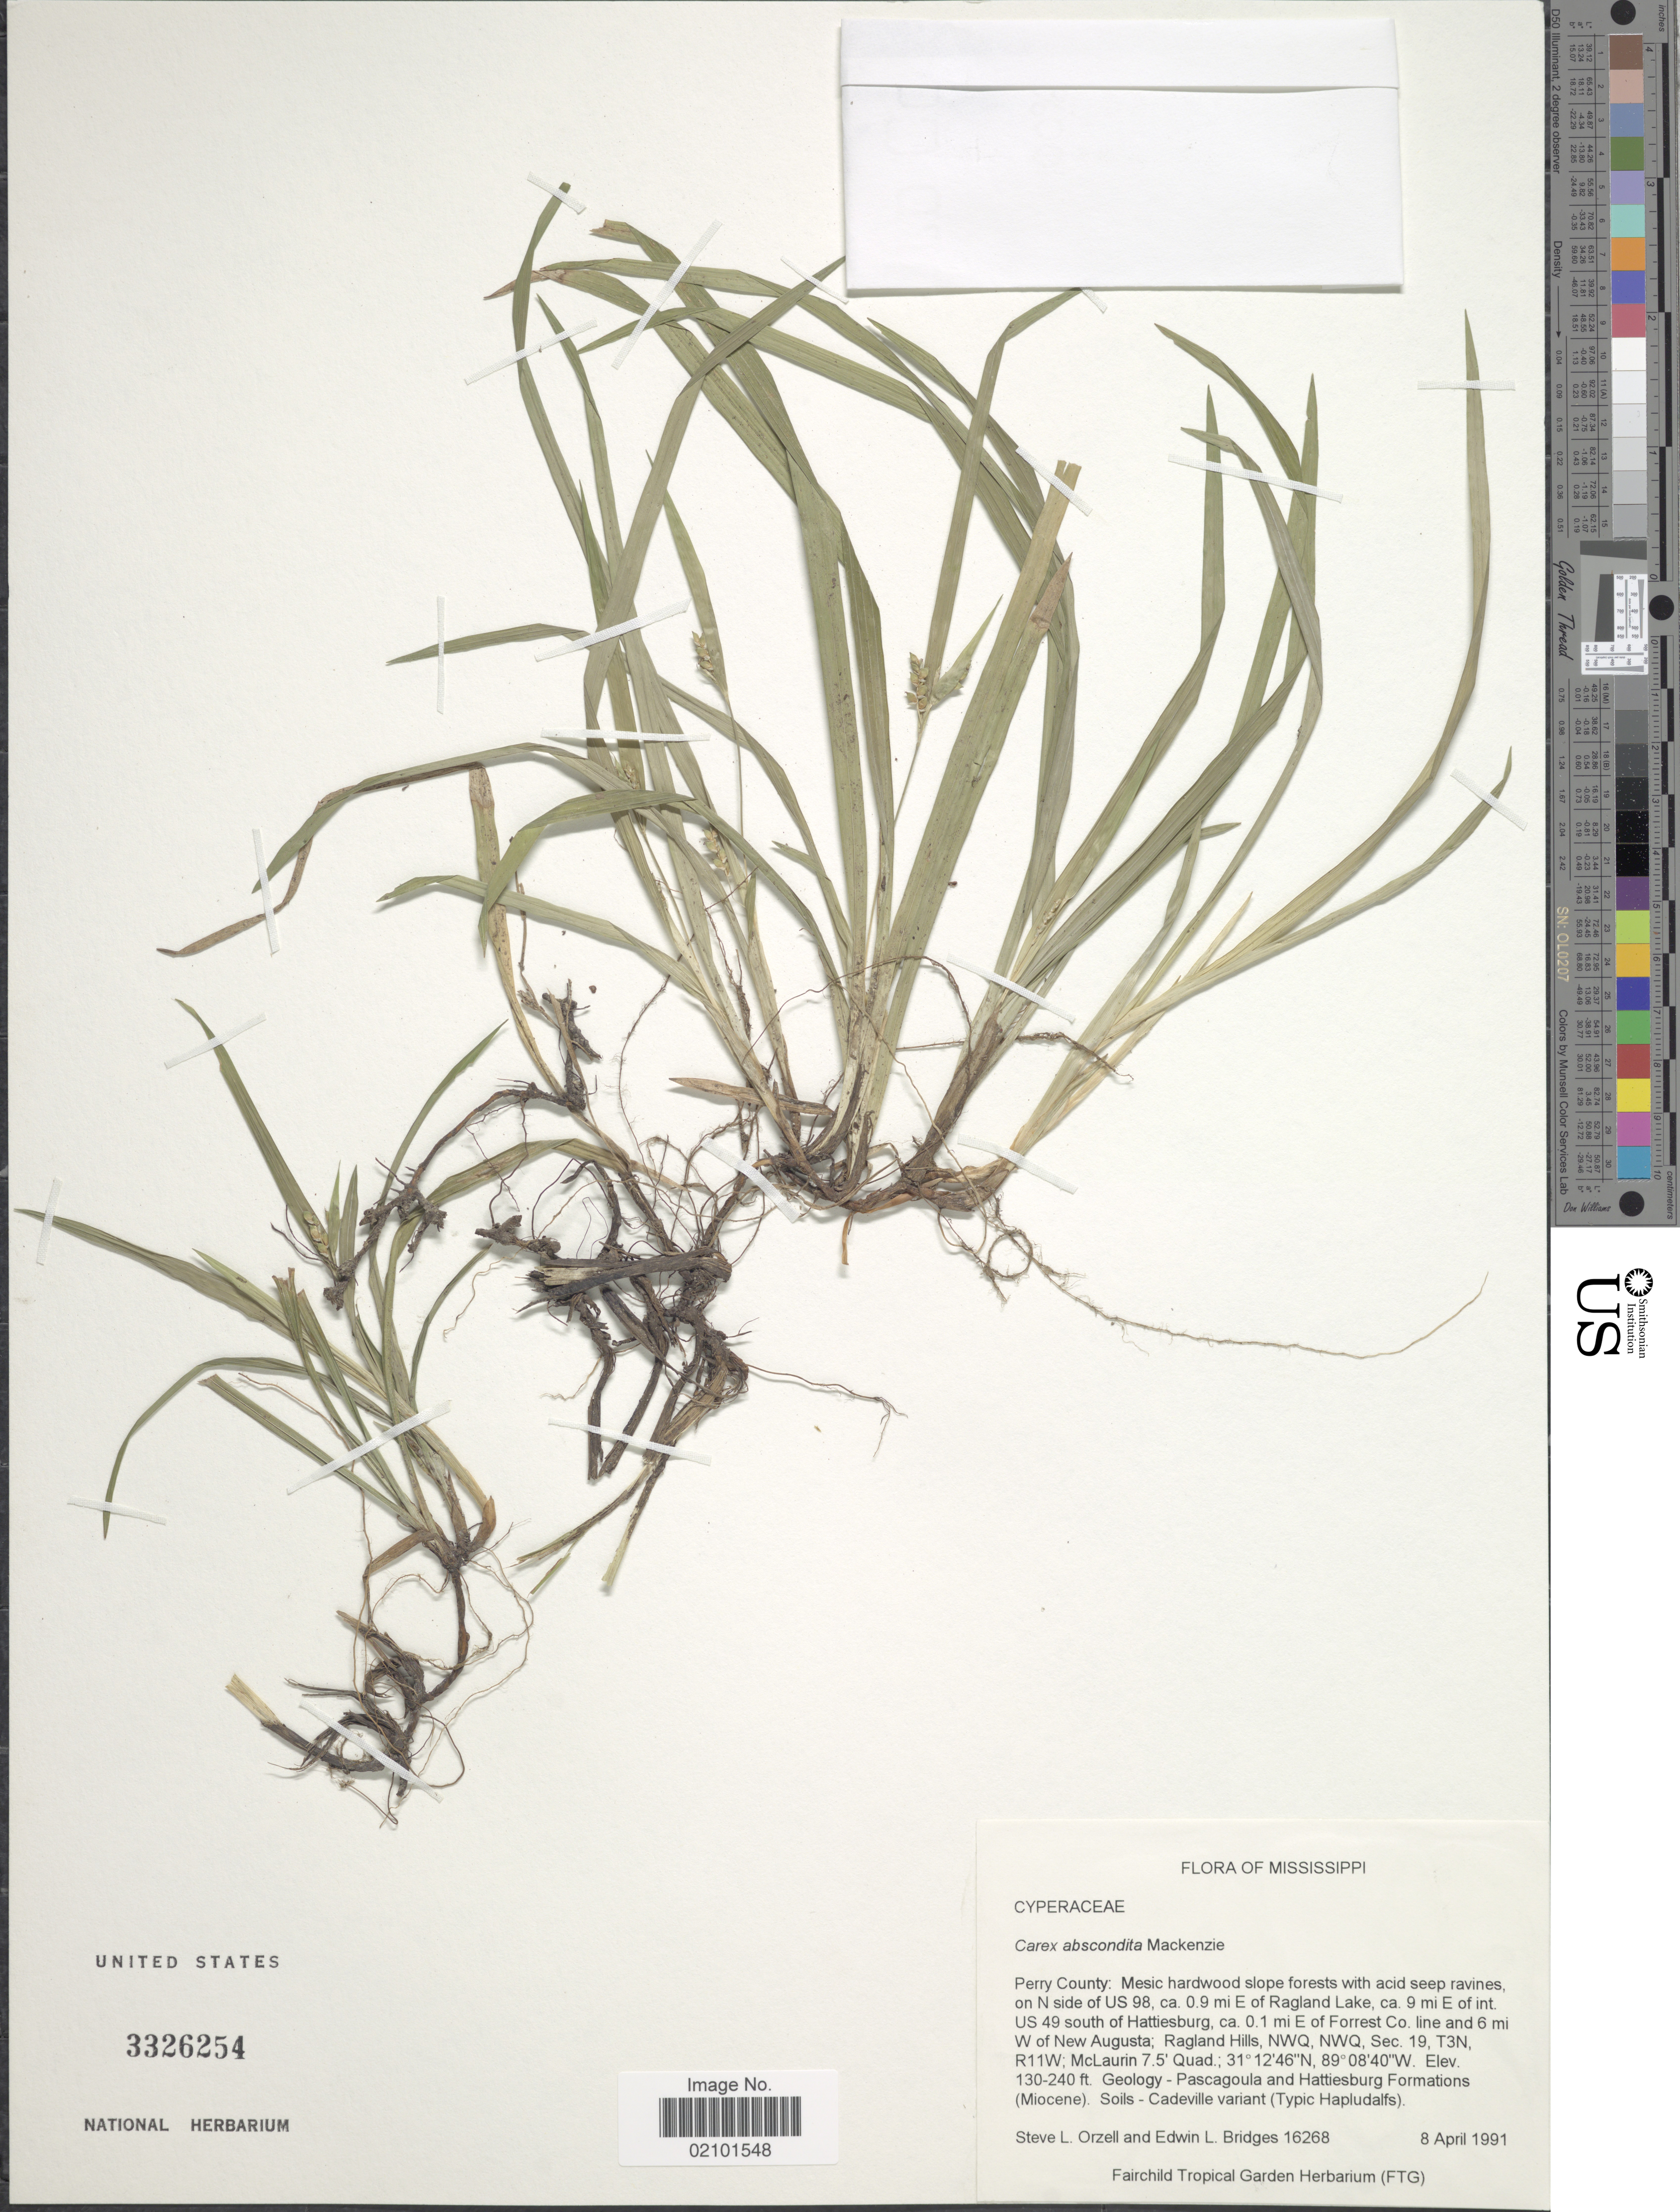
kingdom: Plantae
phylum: Tracheophyta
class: Liliopsida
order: Poales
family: Cyperaceae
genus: Carex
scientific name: Carex abscondita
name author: Mack.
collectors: S. Orzell & E. Bridges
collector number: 16268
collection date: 1991-04-08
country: United States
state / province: Mississippi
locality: Perry County, On N side of US 98, ca. 0.9 mi E of Ragland Lake, ca 9 mi E of Oint. US 49 spouth of Hattiesburg, ca. 0.1 mi E of Forrest Co. line and 6 mi W of New Augusta; Ragland Hills, NWQ, NWQ, Sec. 19, T3N, R11W; McLaurin 7.5' Quad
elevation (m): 40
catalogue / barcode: US 3326254